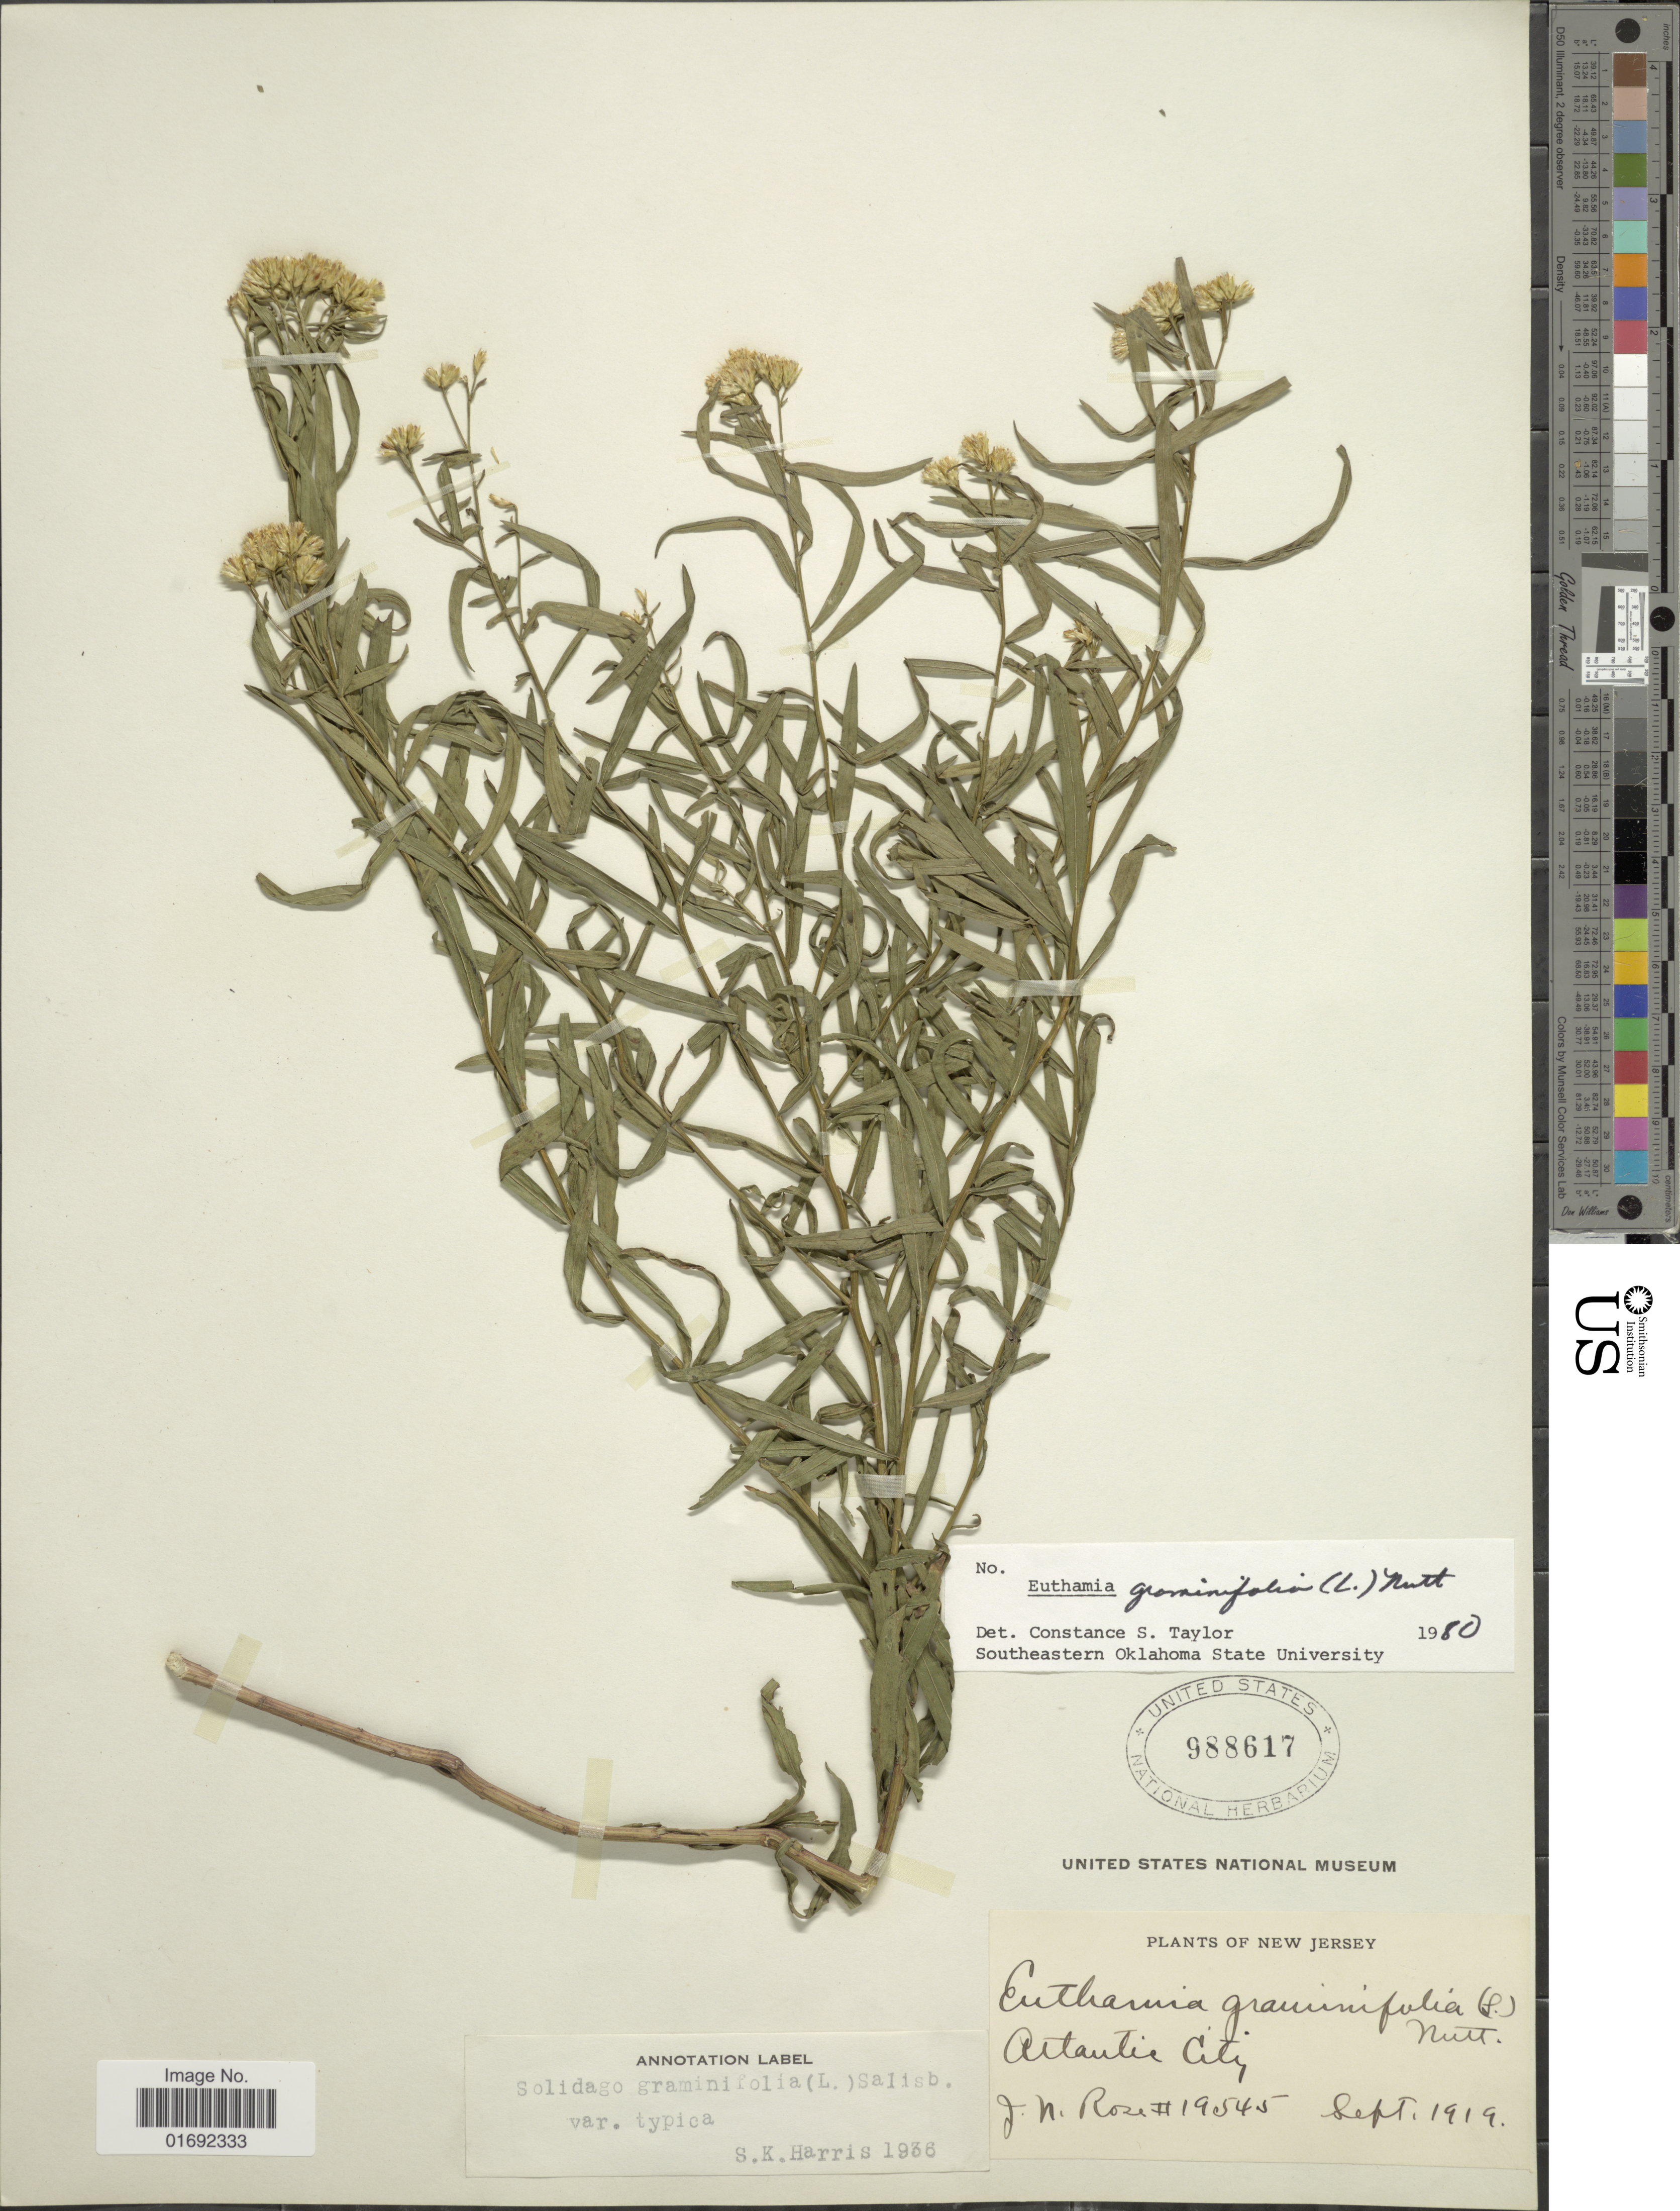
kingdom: Plantae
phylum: Tracheophyta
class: Magnoliopsida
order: Asterales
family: Asteraceae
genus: Euthamia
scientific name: Euthamia graminifolia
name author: (L.) Nutt.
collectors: J. N. Rose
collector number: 19545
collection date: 1919-09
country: United States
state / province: New Jersey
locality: Atlantic City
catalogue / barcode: US 988617